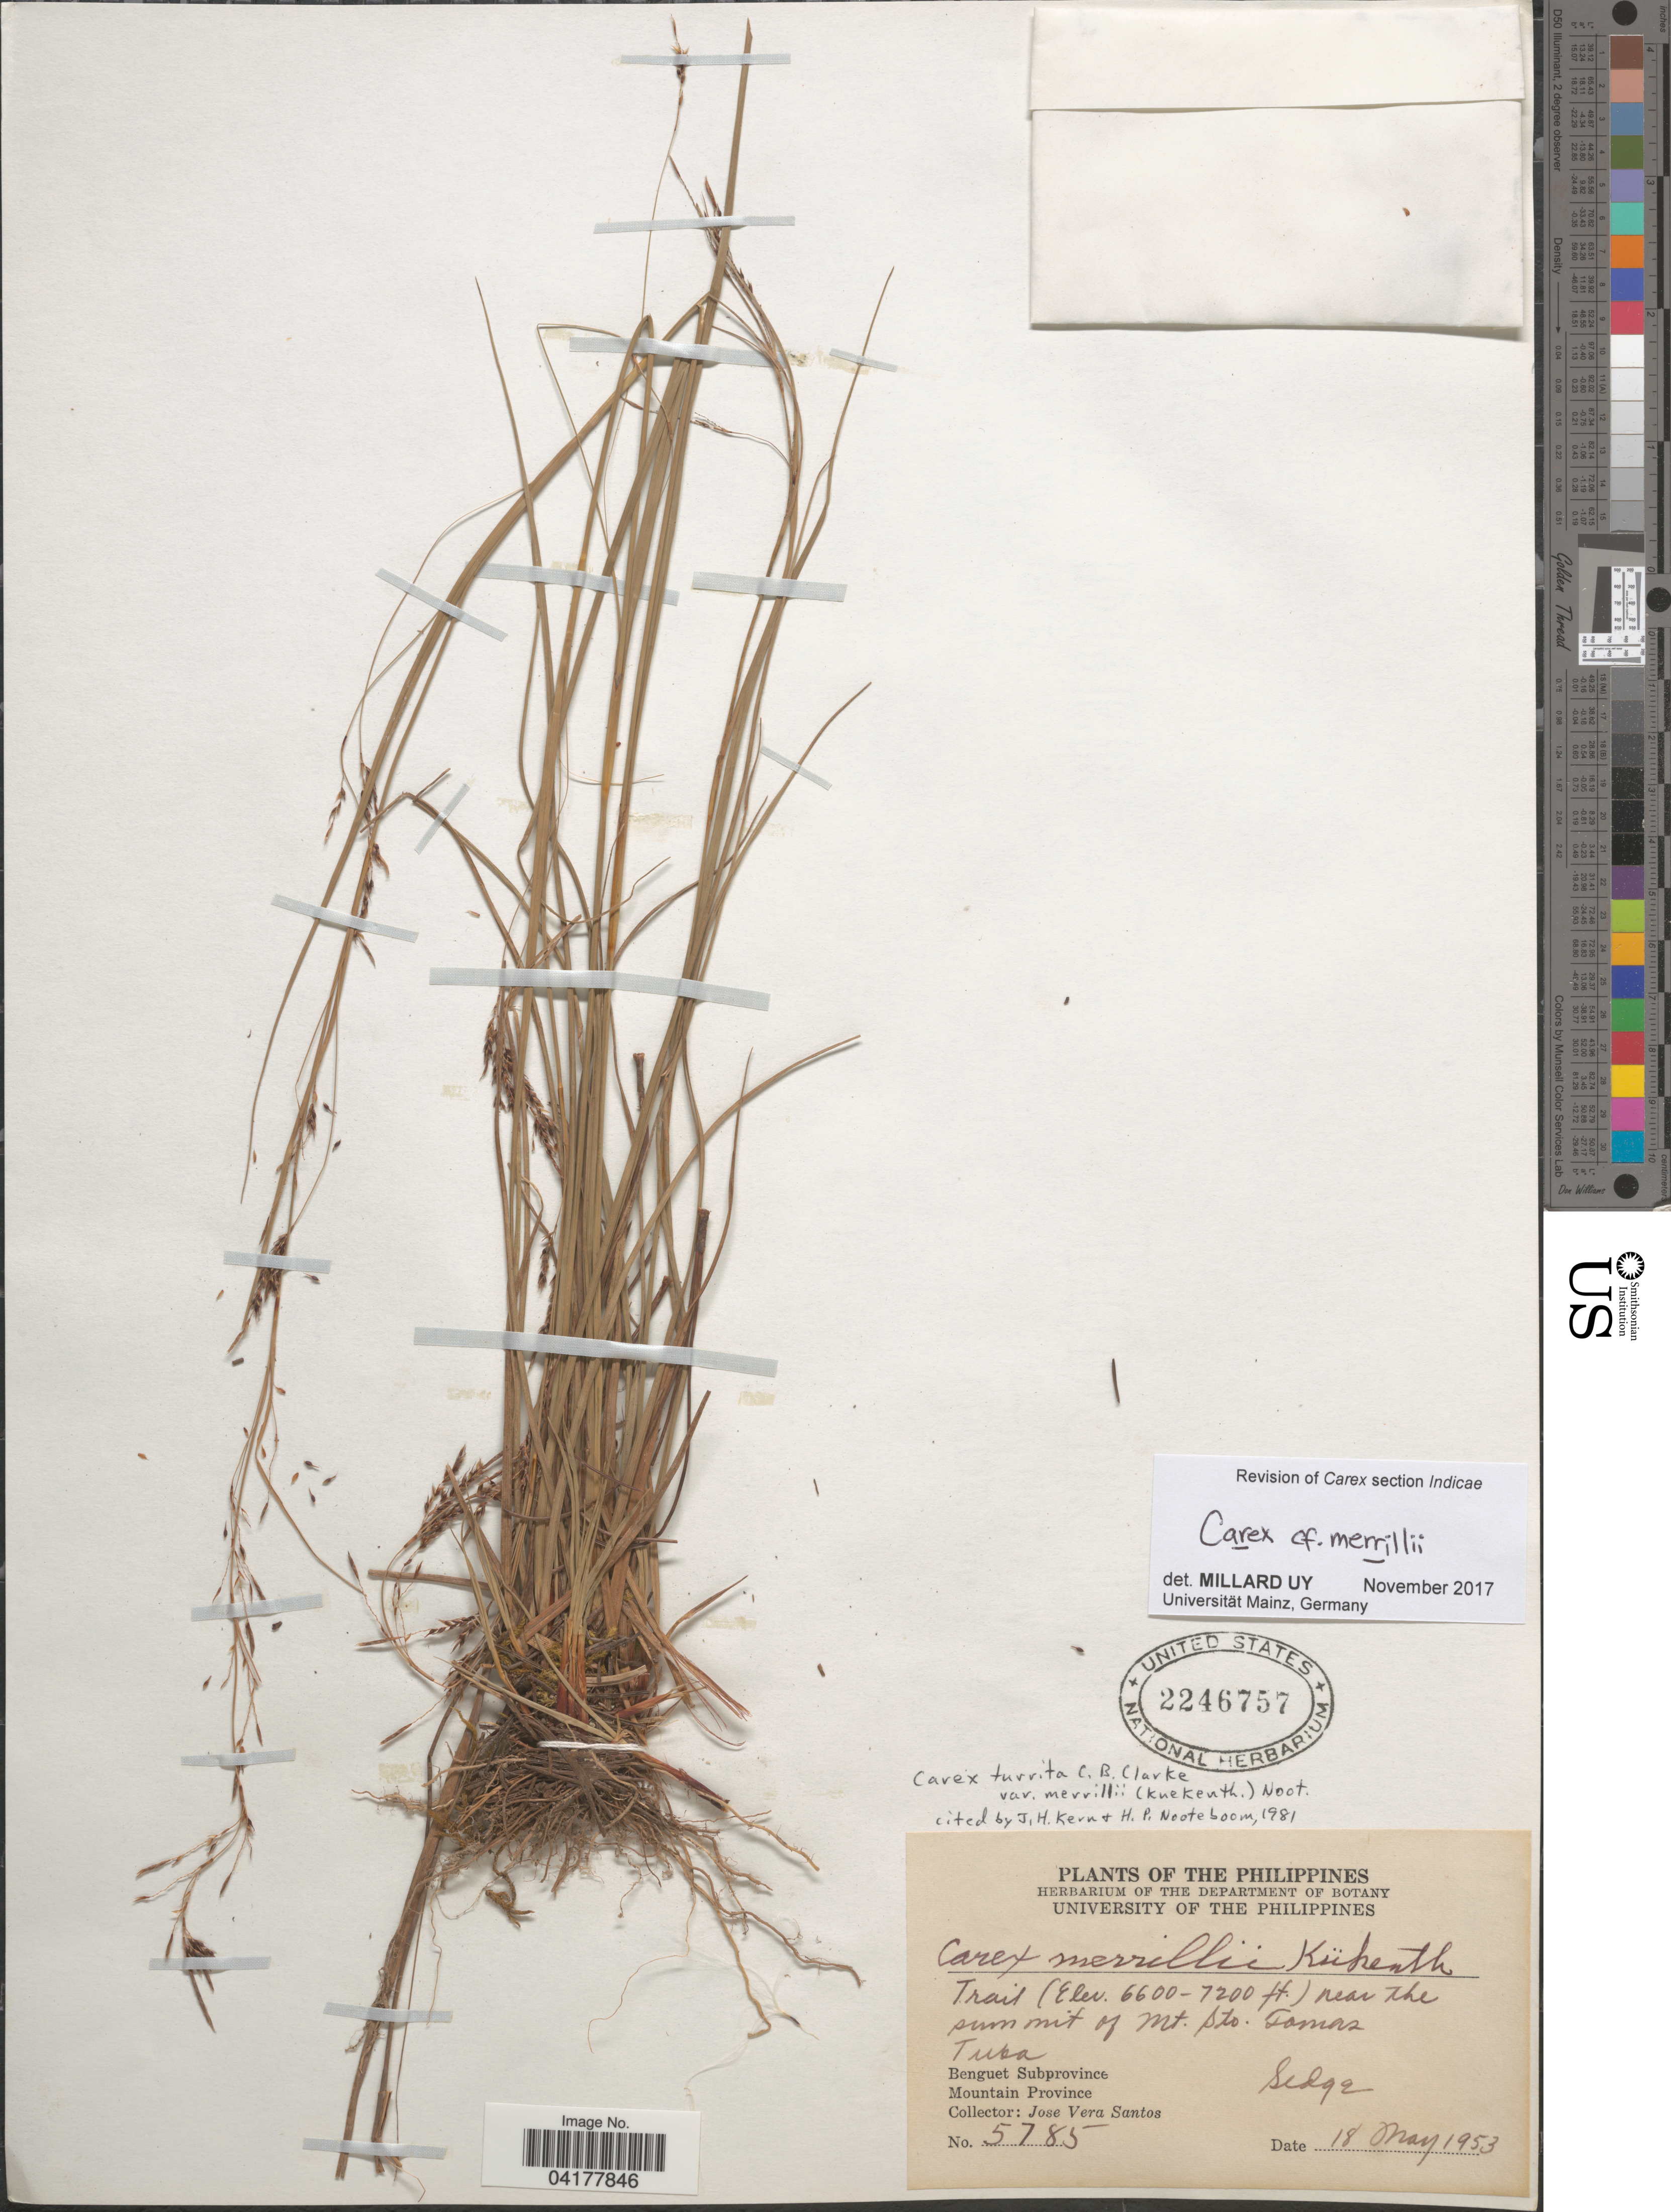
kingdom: Plantae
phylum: Tracheophyta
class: Liliopsida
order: Poales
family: Cyperaceae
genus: Carex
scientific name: Carex merrillii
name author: Kük.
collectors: J. Vera Santos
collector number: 5785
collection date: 1953-05-18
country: Philippines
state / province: Cordillera (Administrative Region)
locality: Trail near the summit of Mt. Sto. Tomas. Tuka [interpreted]. Benguet Subprovince. Mountain Province.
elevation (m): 2012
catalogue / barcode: US 2246757